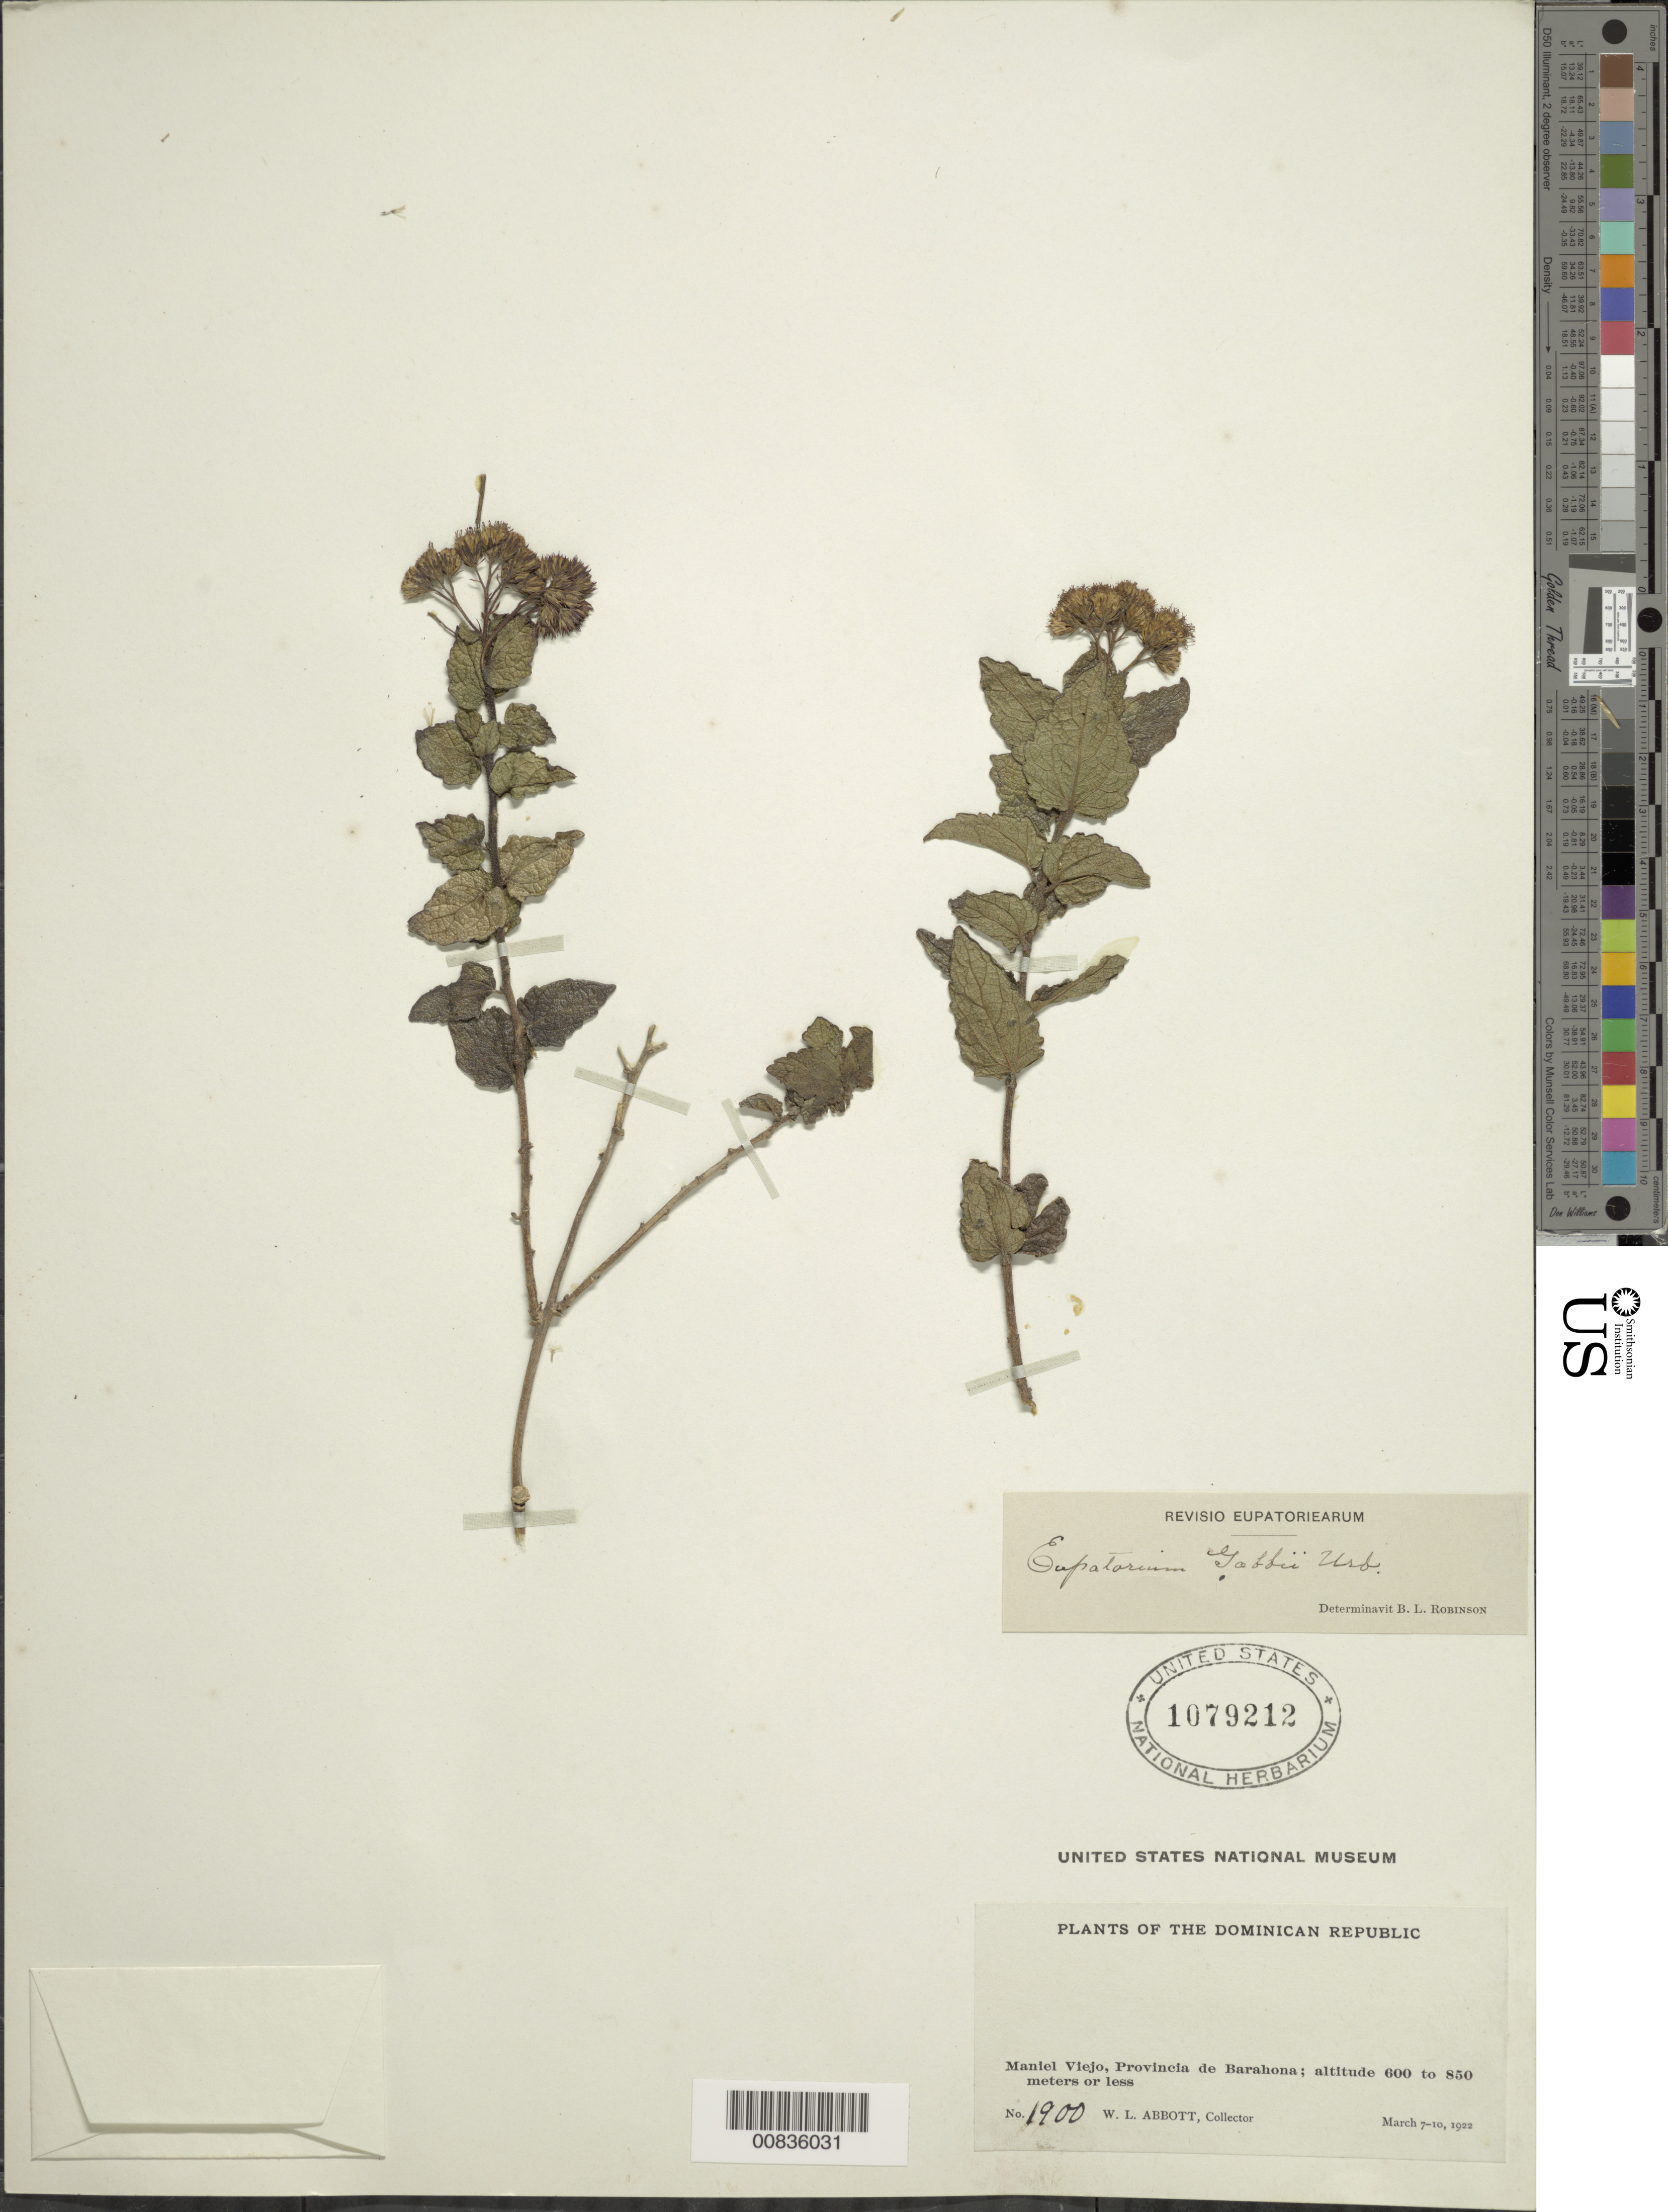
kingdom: Plantae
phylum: Tracheophyta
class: Magnoliopsida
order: Asterales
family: Asteraceae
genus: Koanophyllon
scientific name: Koanophyllon gabbii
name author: (Urb.) R.M. King & H. Rob.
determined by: Robinson, B. L.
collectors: W. L. Abbott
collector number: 1900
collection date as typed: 07 Mar 1922 to 10 Mar 1922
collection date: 1922-03-07/1922-03-10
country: Dominican Republic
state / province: Barahona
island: Hispaniola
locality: Maniel Viejo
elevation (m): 600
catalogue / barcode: US 1079212